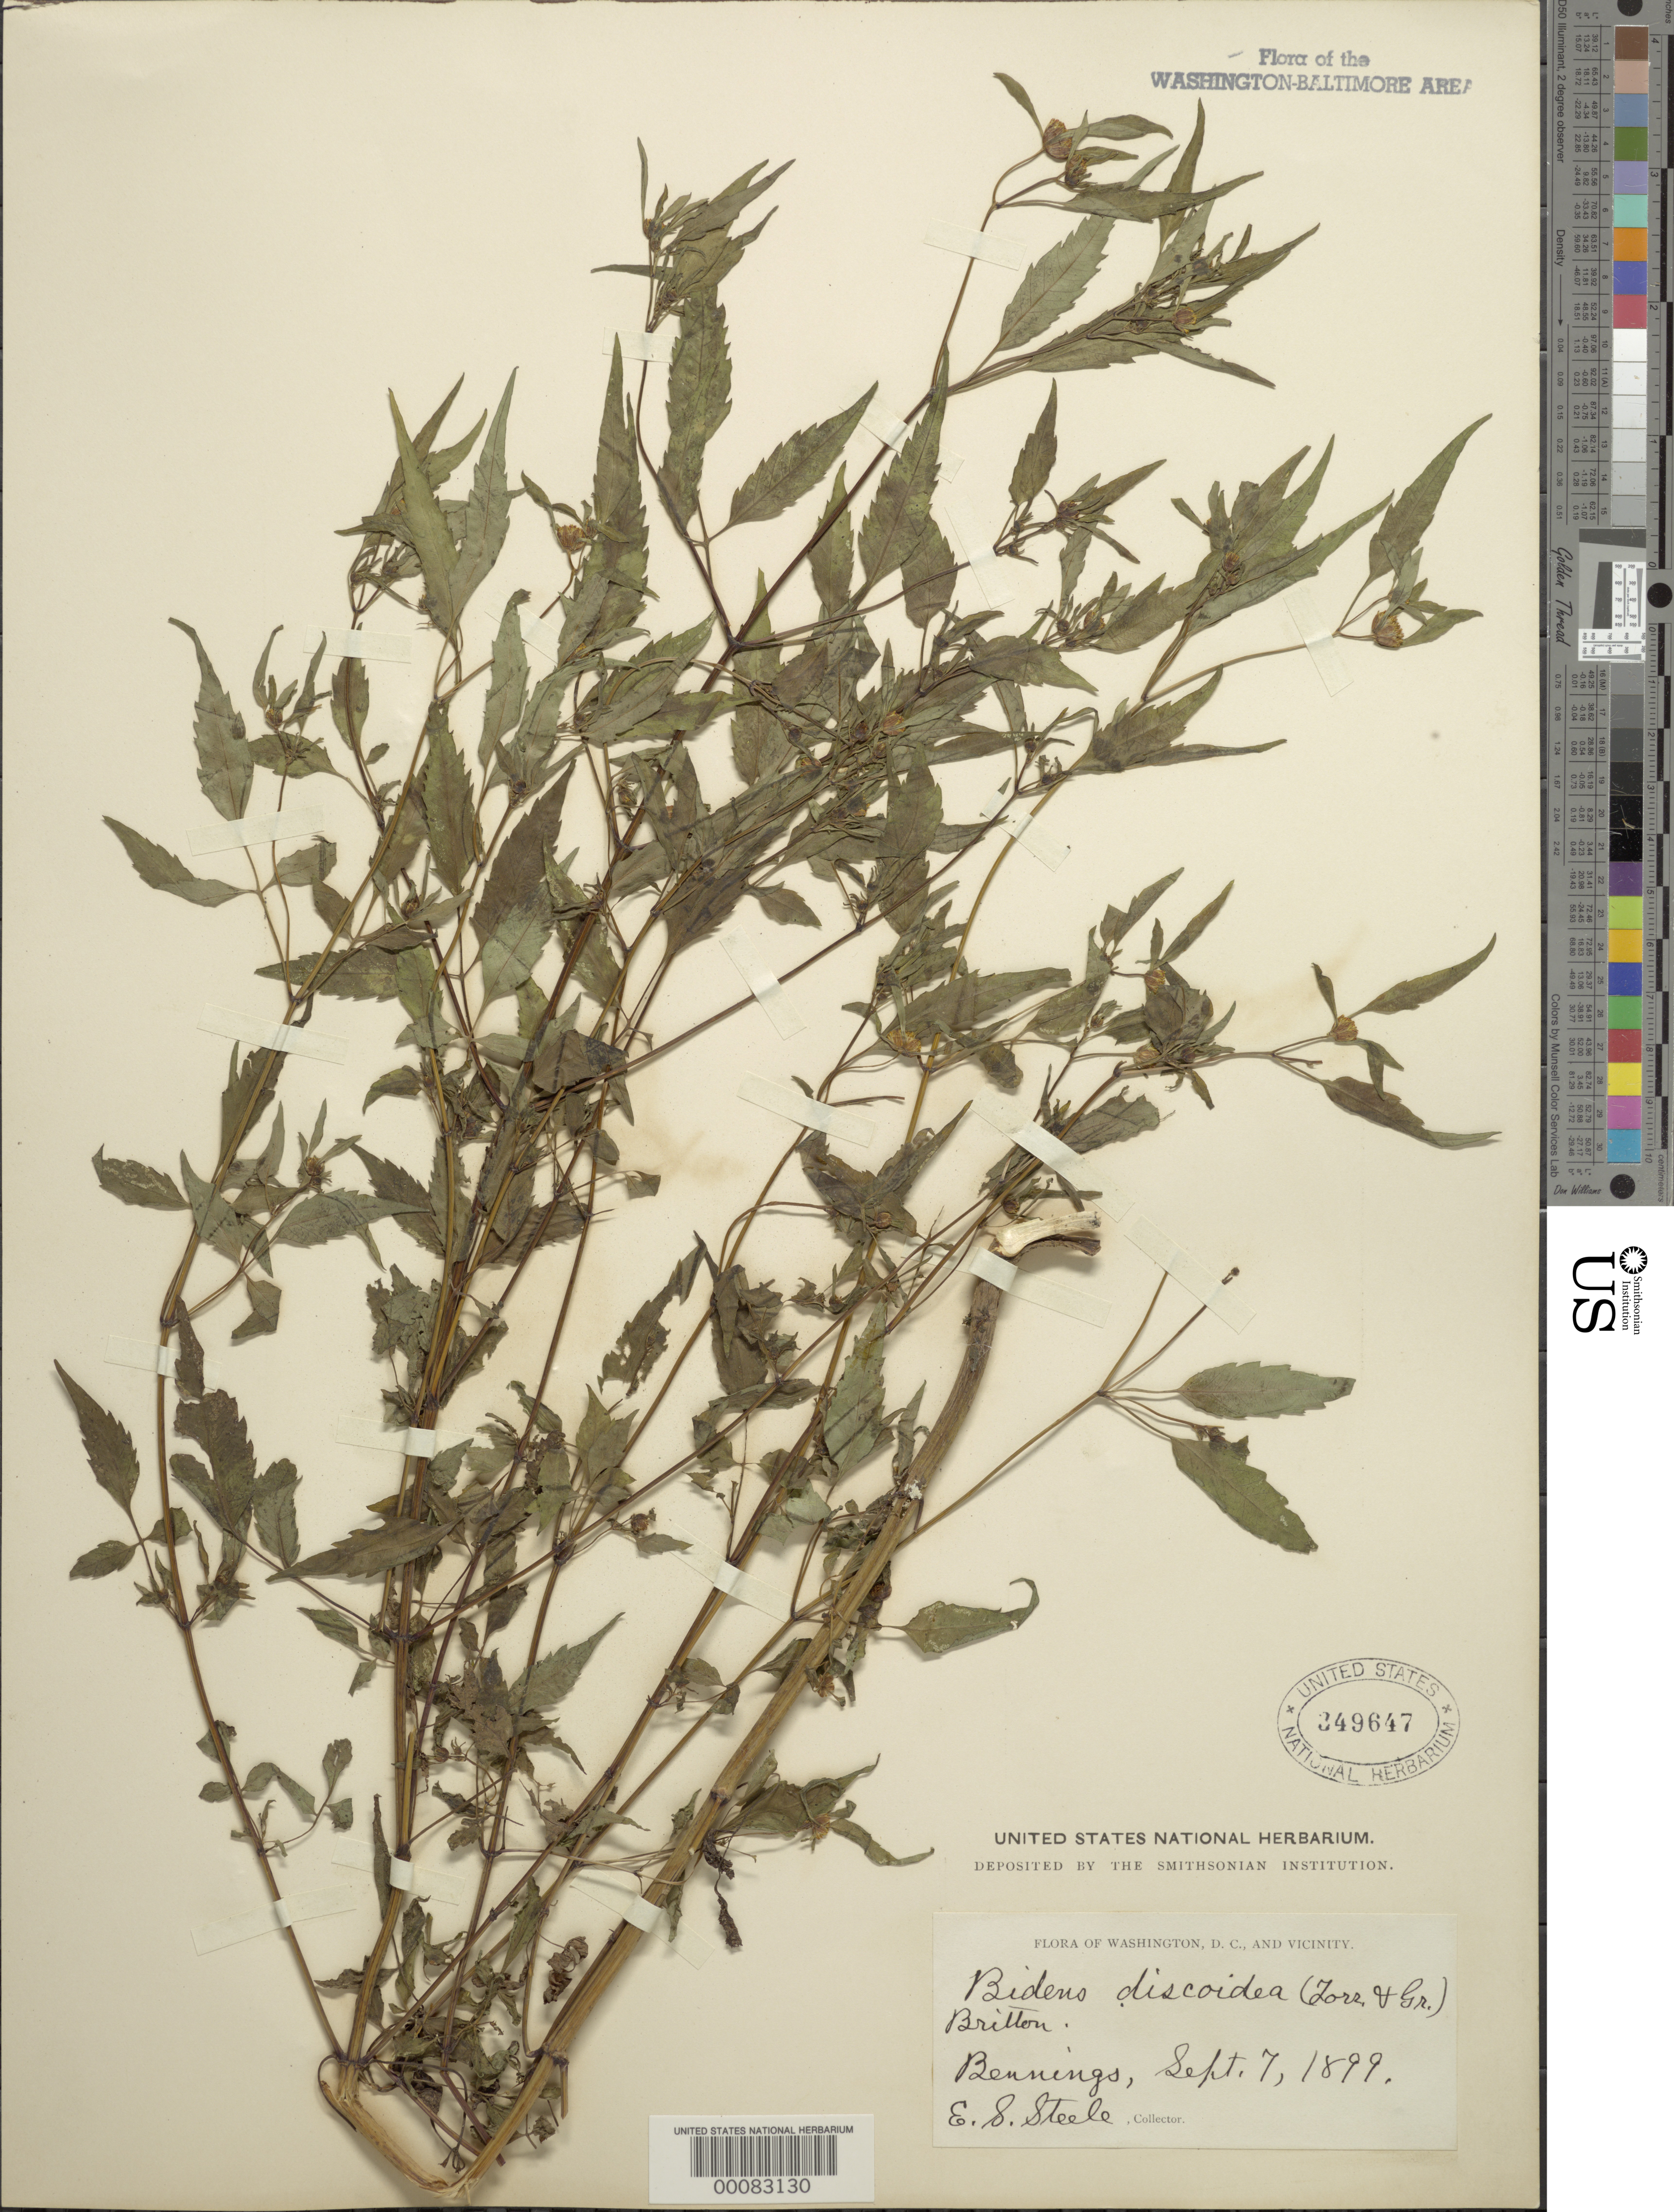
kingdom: Plantae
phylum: Tracheophyta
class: Magnoliopsida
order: Asterales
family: Asteraceae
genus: Bidens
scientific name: Bidens discoidea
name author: (Torr. & A. Gray) Britton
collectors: E. Steele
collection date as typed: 07 Sep 1899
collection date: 1899-09-07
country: United States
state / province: District of Columbia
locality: Benning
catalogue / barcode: US 349647